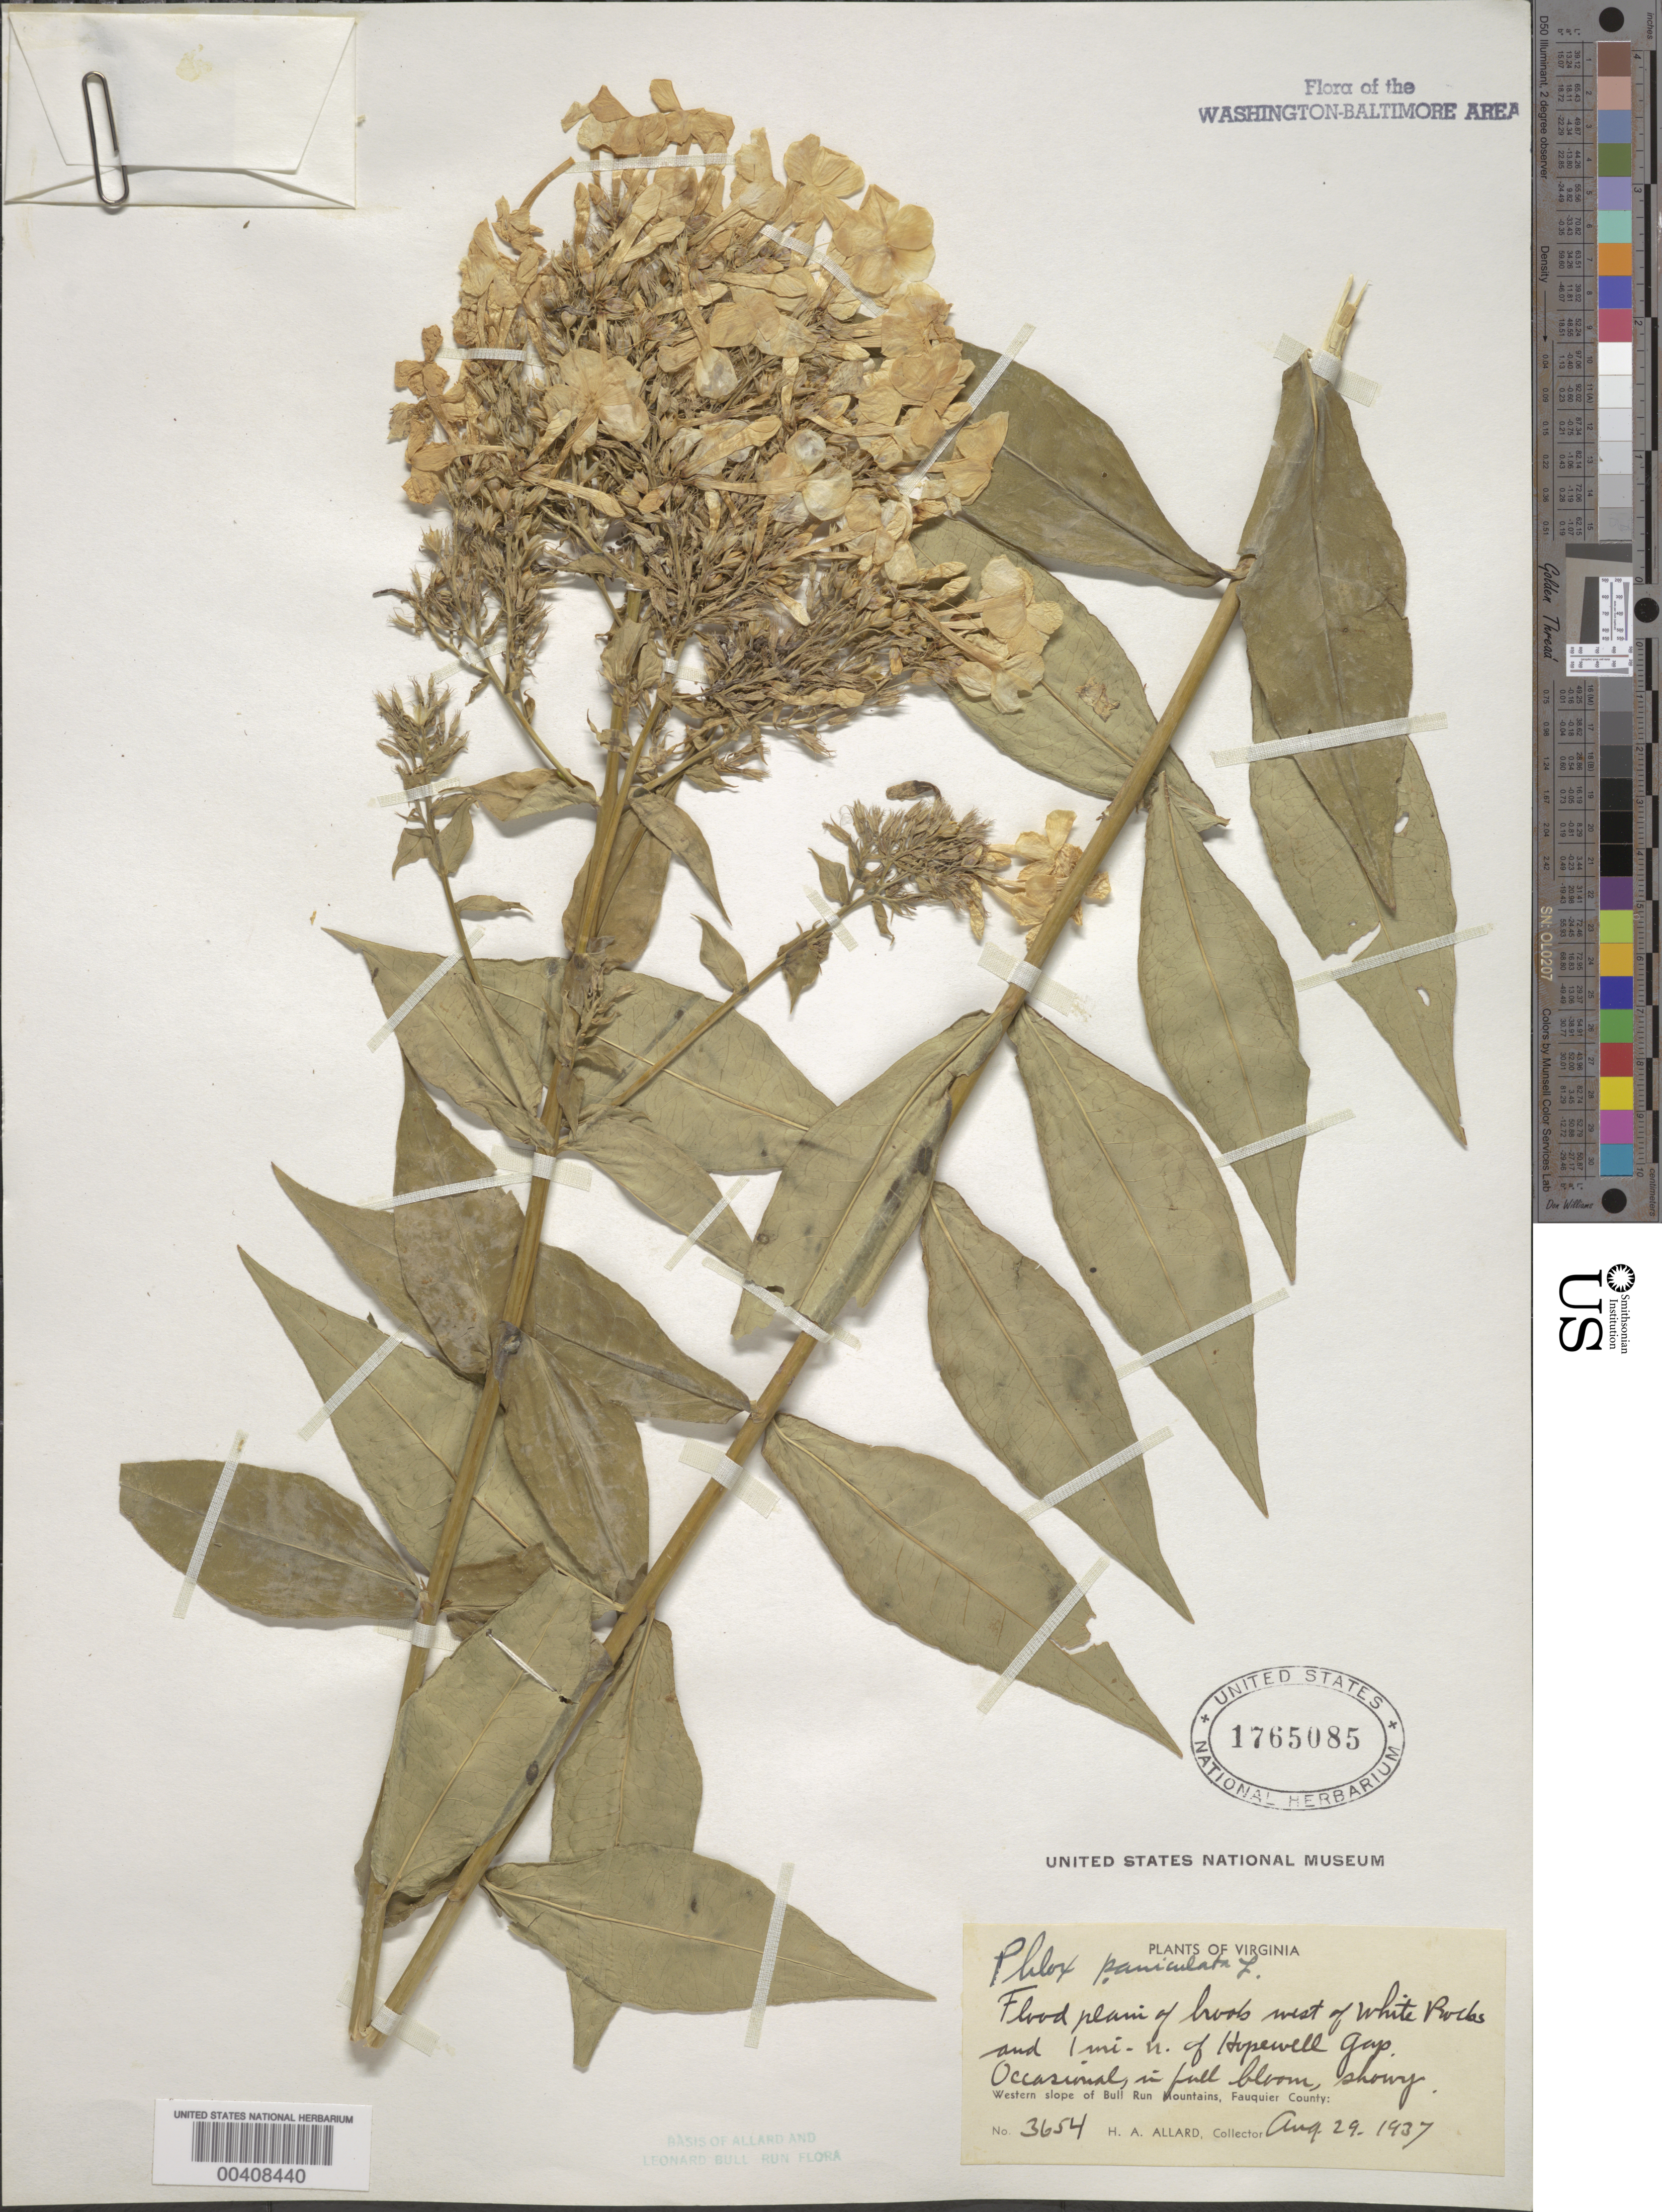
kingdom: Plantae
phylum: Tracheophyta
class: Magnoliopsida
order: Ericales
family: Polemoniaceae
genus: Phlox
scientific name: Phlox paniculata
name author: L.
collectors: H. A. Allard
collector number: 3654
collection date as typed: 29 Aug 1937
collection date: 1937-08-29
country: United States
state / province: Virginia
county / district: Fauquier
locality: W of White Rocks and 1 mi. N of Hopewell Gap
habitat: Flood plain of brook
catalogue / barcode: US 1765085